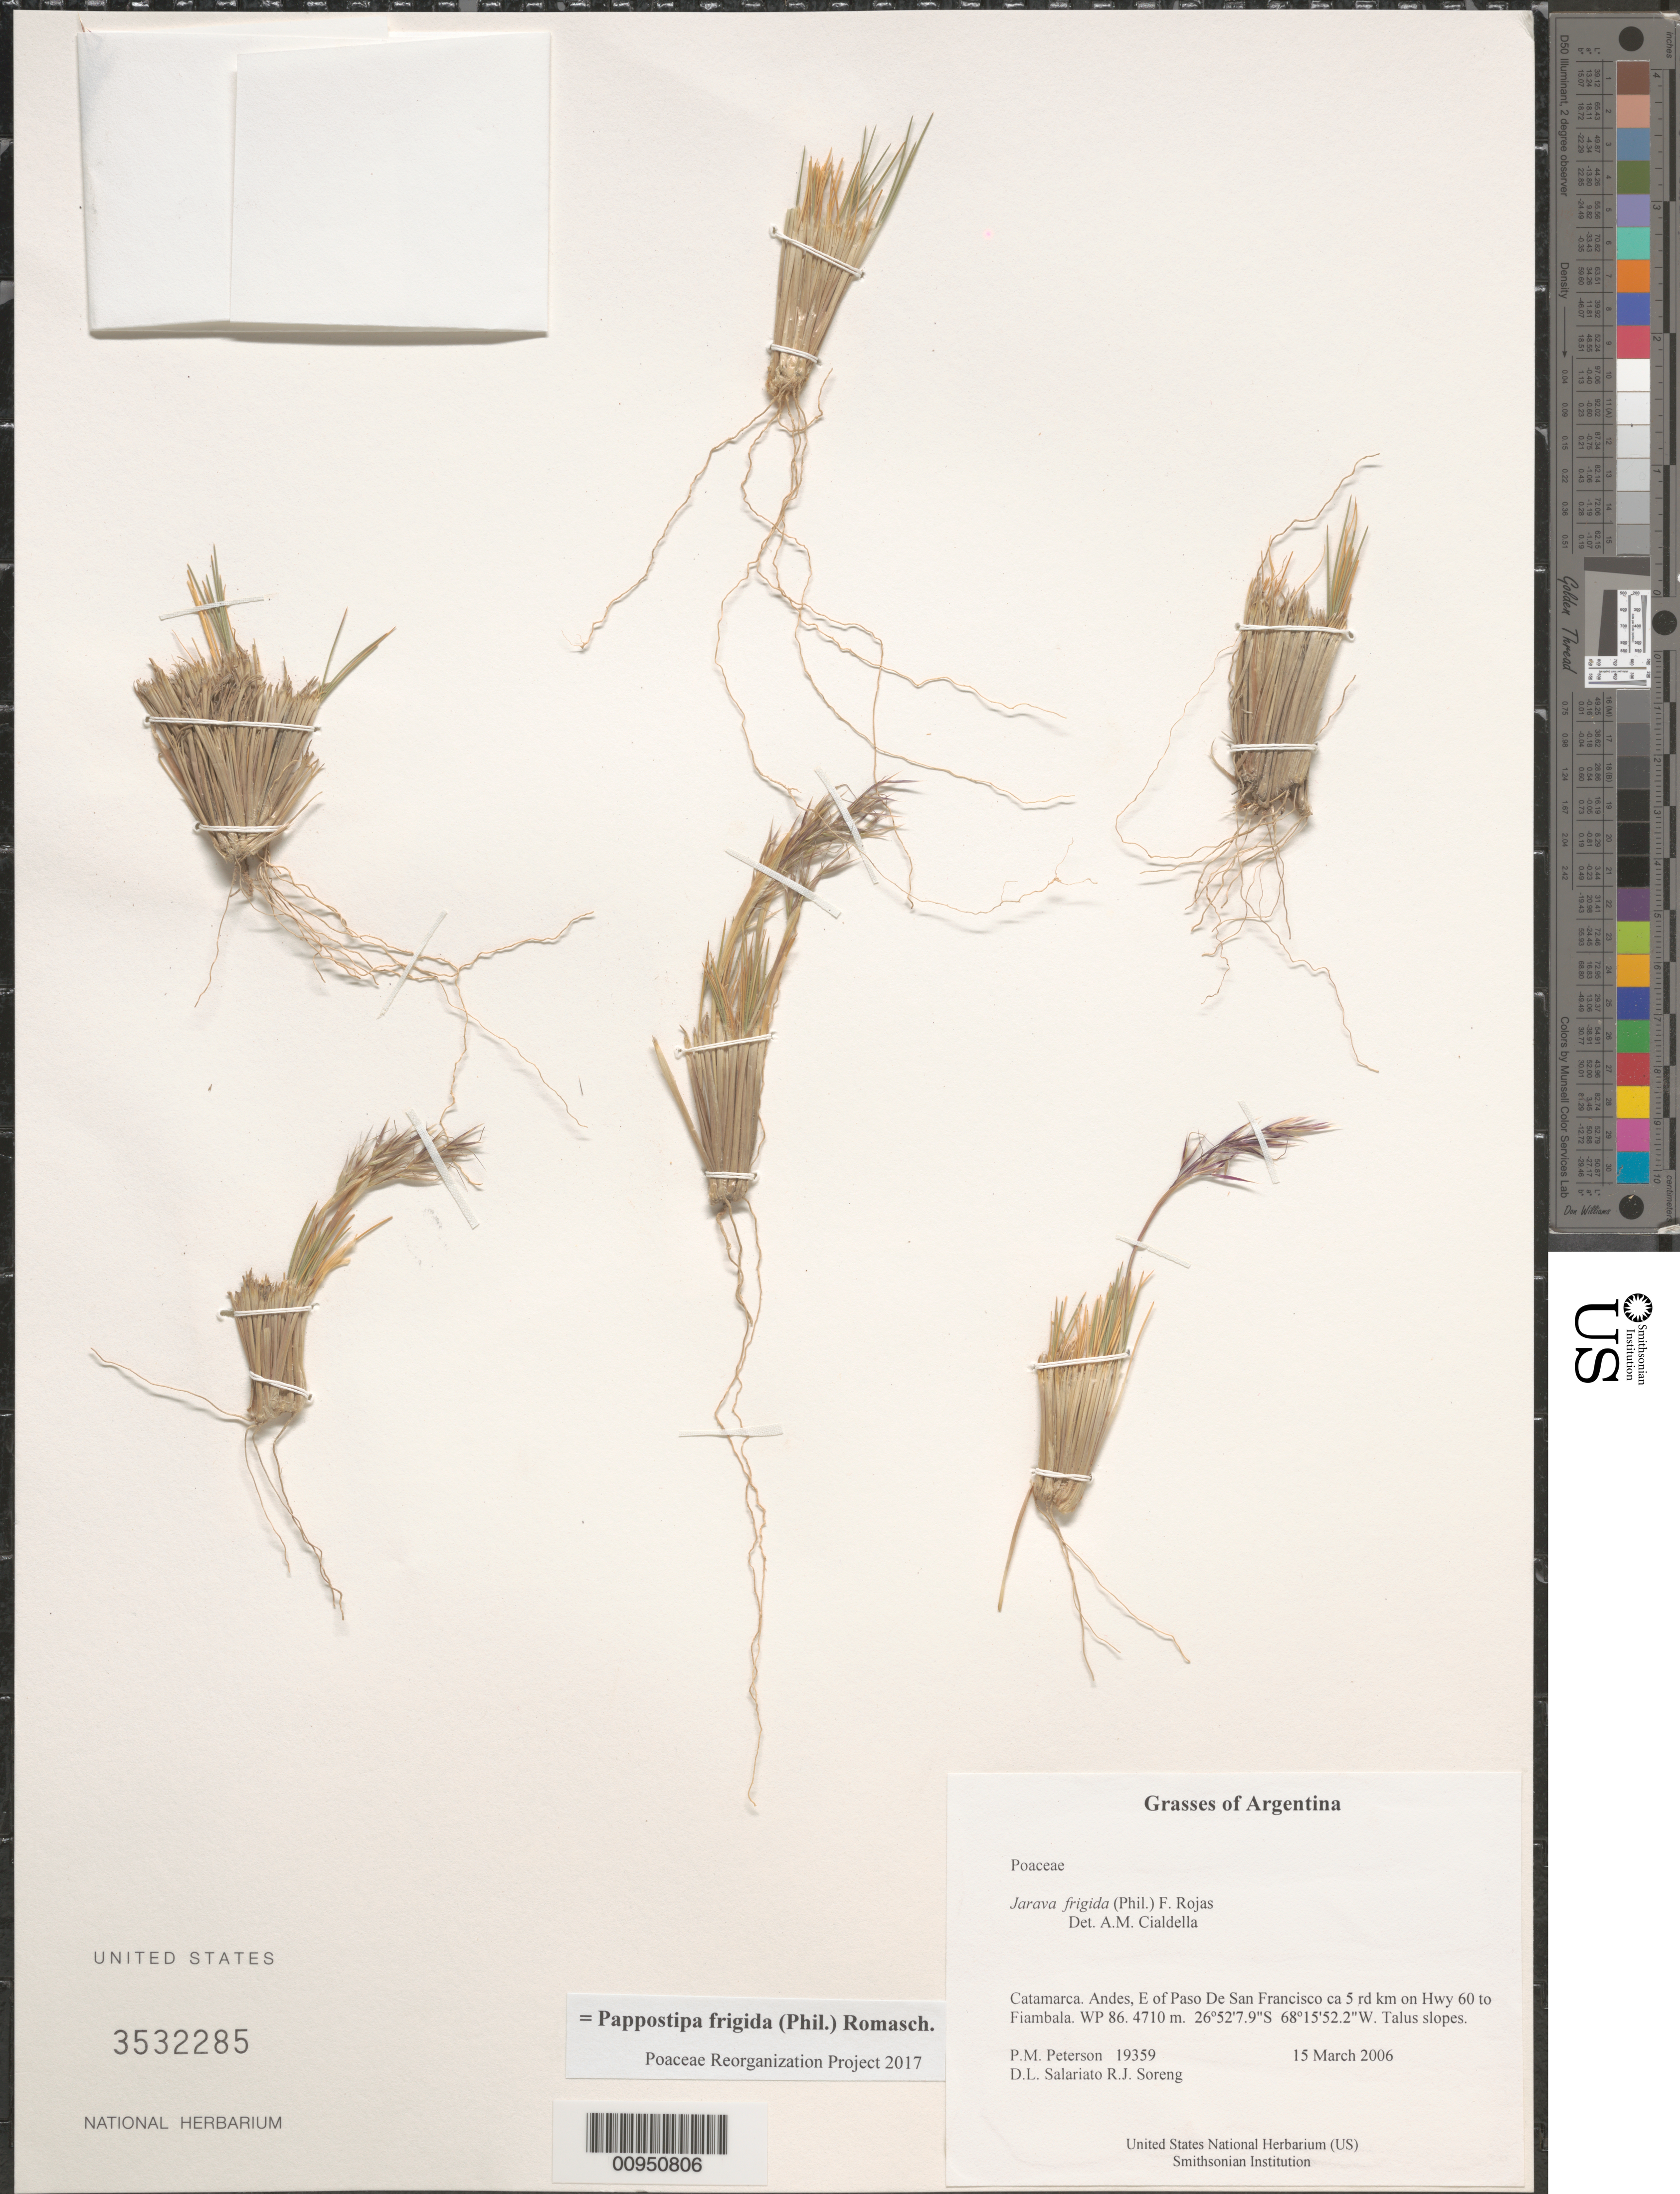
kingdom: Plantae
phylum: Tracheophyta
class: Liliopsida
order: Poales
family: Poaceae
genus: Pappostipa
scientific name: Pappostipa frigida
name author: (Phil.) Romasch.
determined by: Cialdella, A. M.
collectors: P. M. Peterson, R. J. Soreng, D. Salariato & A. Panizza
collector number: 19359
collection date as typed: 15 Mar 2006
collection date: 2006-03-15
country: Argentina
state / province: Catamarca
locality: Andes, E of Paso De San Francisco ca 5 rd km on Hwy 60 to Fiambala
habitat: Talus slopes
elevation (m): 4710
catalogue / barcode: US 3532285